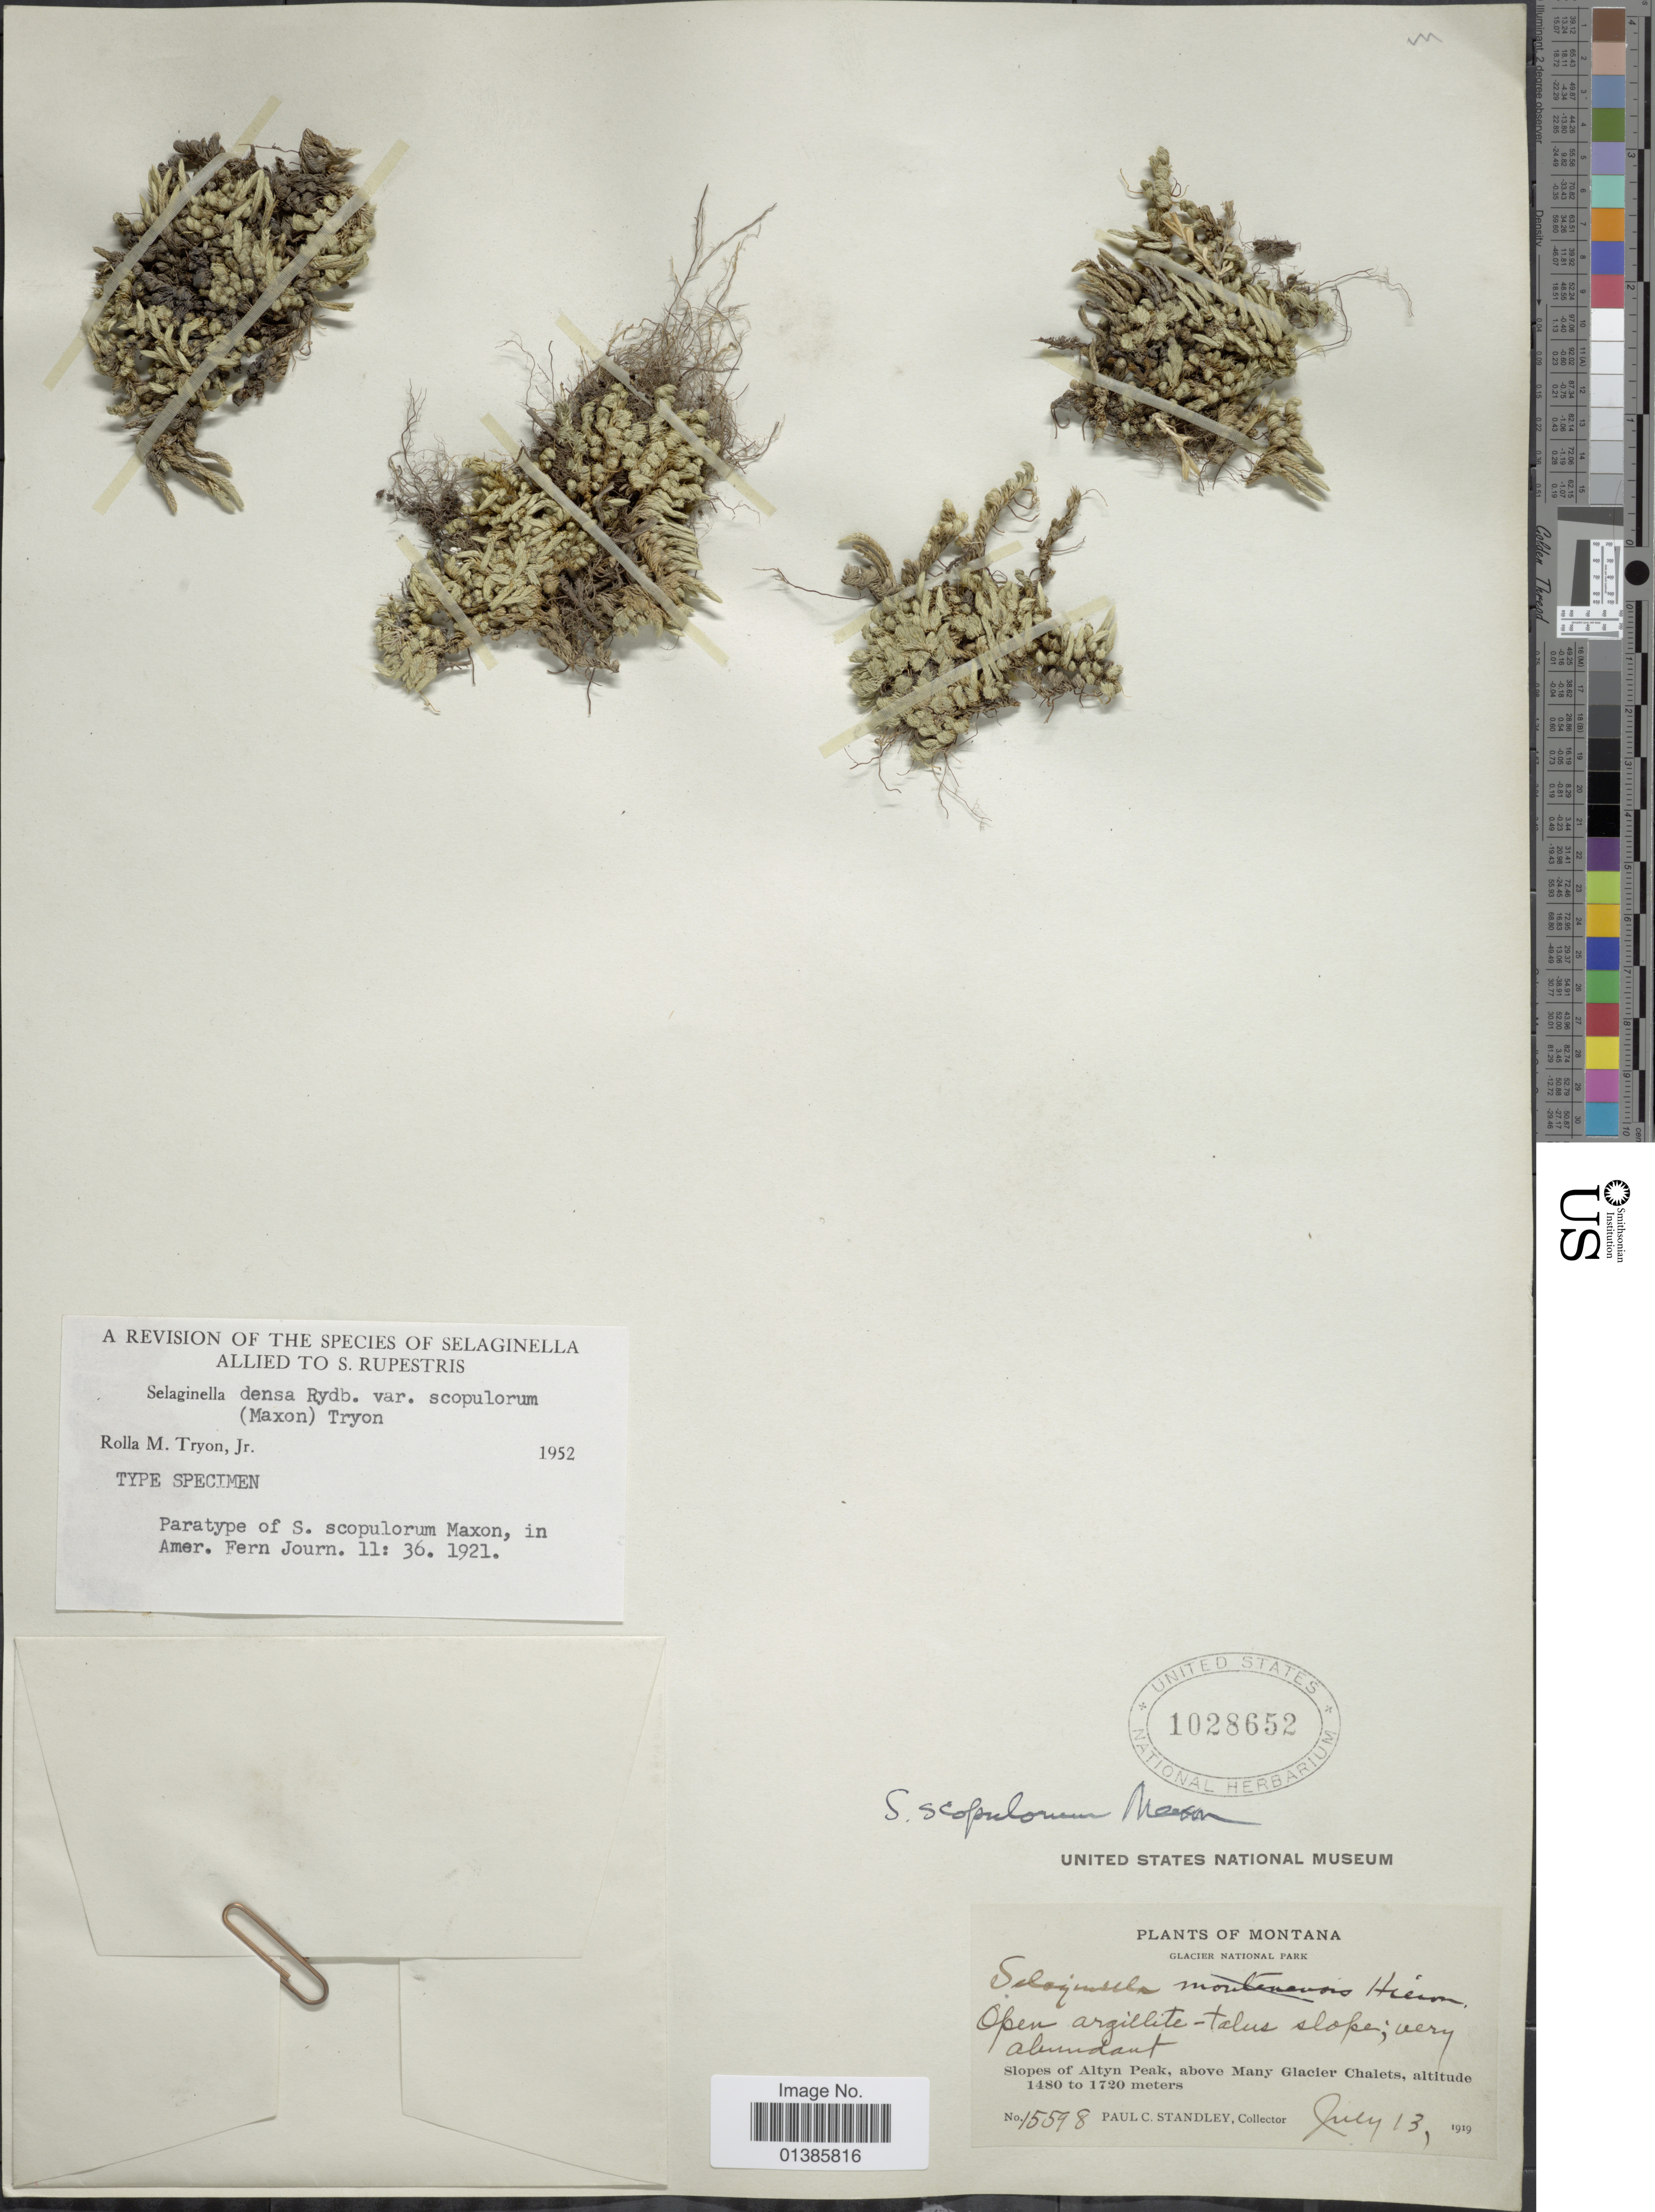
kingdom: Plantae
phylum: Tracheophyta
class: Lycopodiopsida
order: Selaginellales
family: Selaginellaceae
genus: Selaginella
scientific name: Selaginella densa var. scopulorum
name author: (Maxon) R.M. Tryon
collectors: P. C. Standley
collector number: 15598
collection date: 1919-07-13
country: United States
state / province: Montana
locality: Glacier National Park. Slopes of Altyn Peak, above Many Glacier Chalets.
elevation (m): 1480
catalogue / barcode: US 1028652